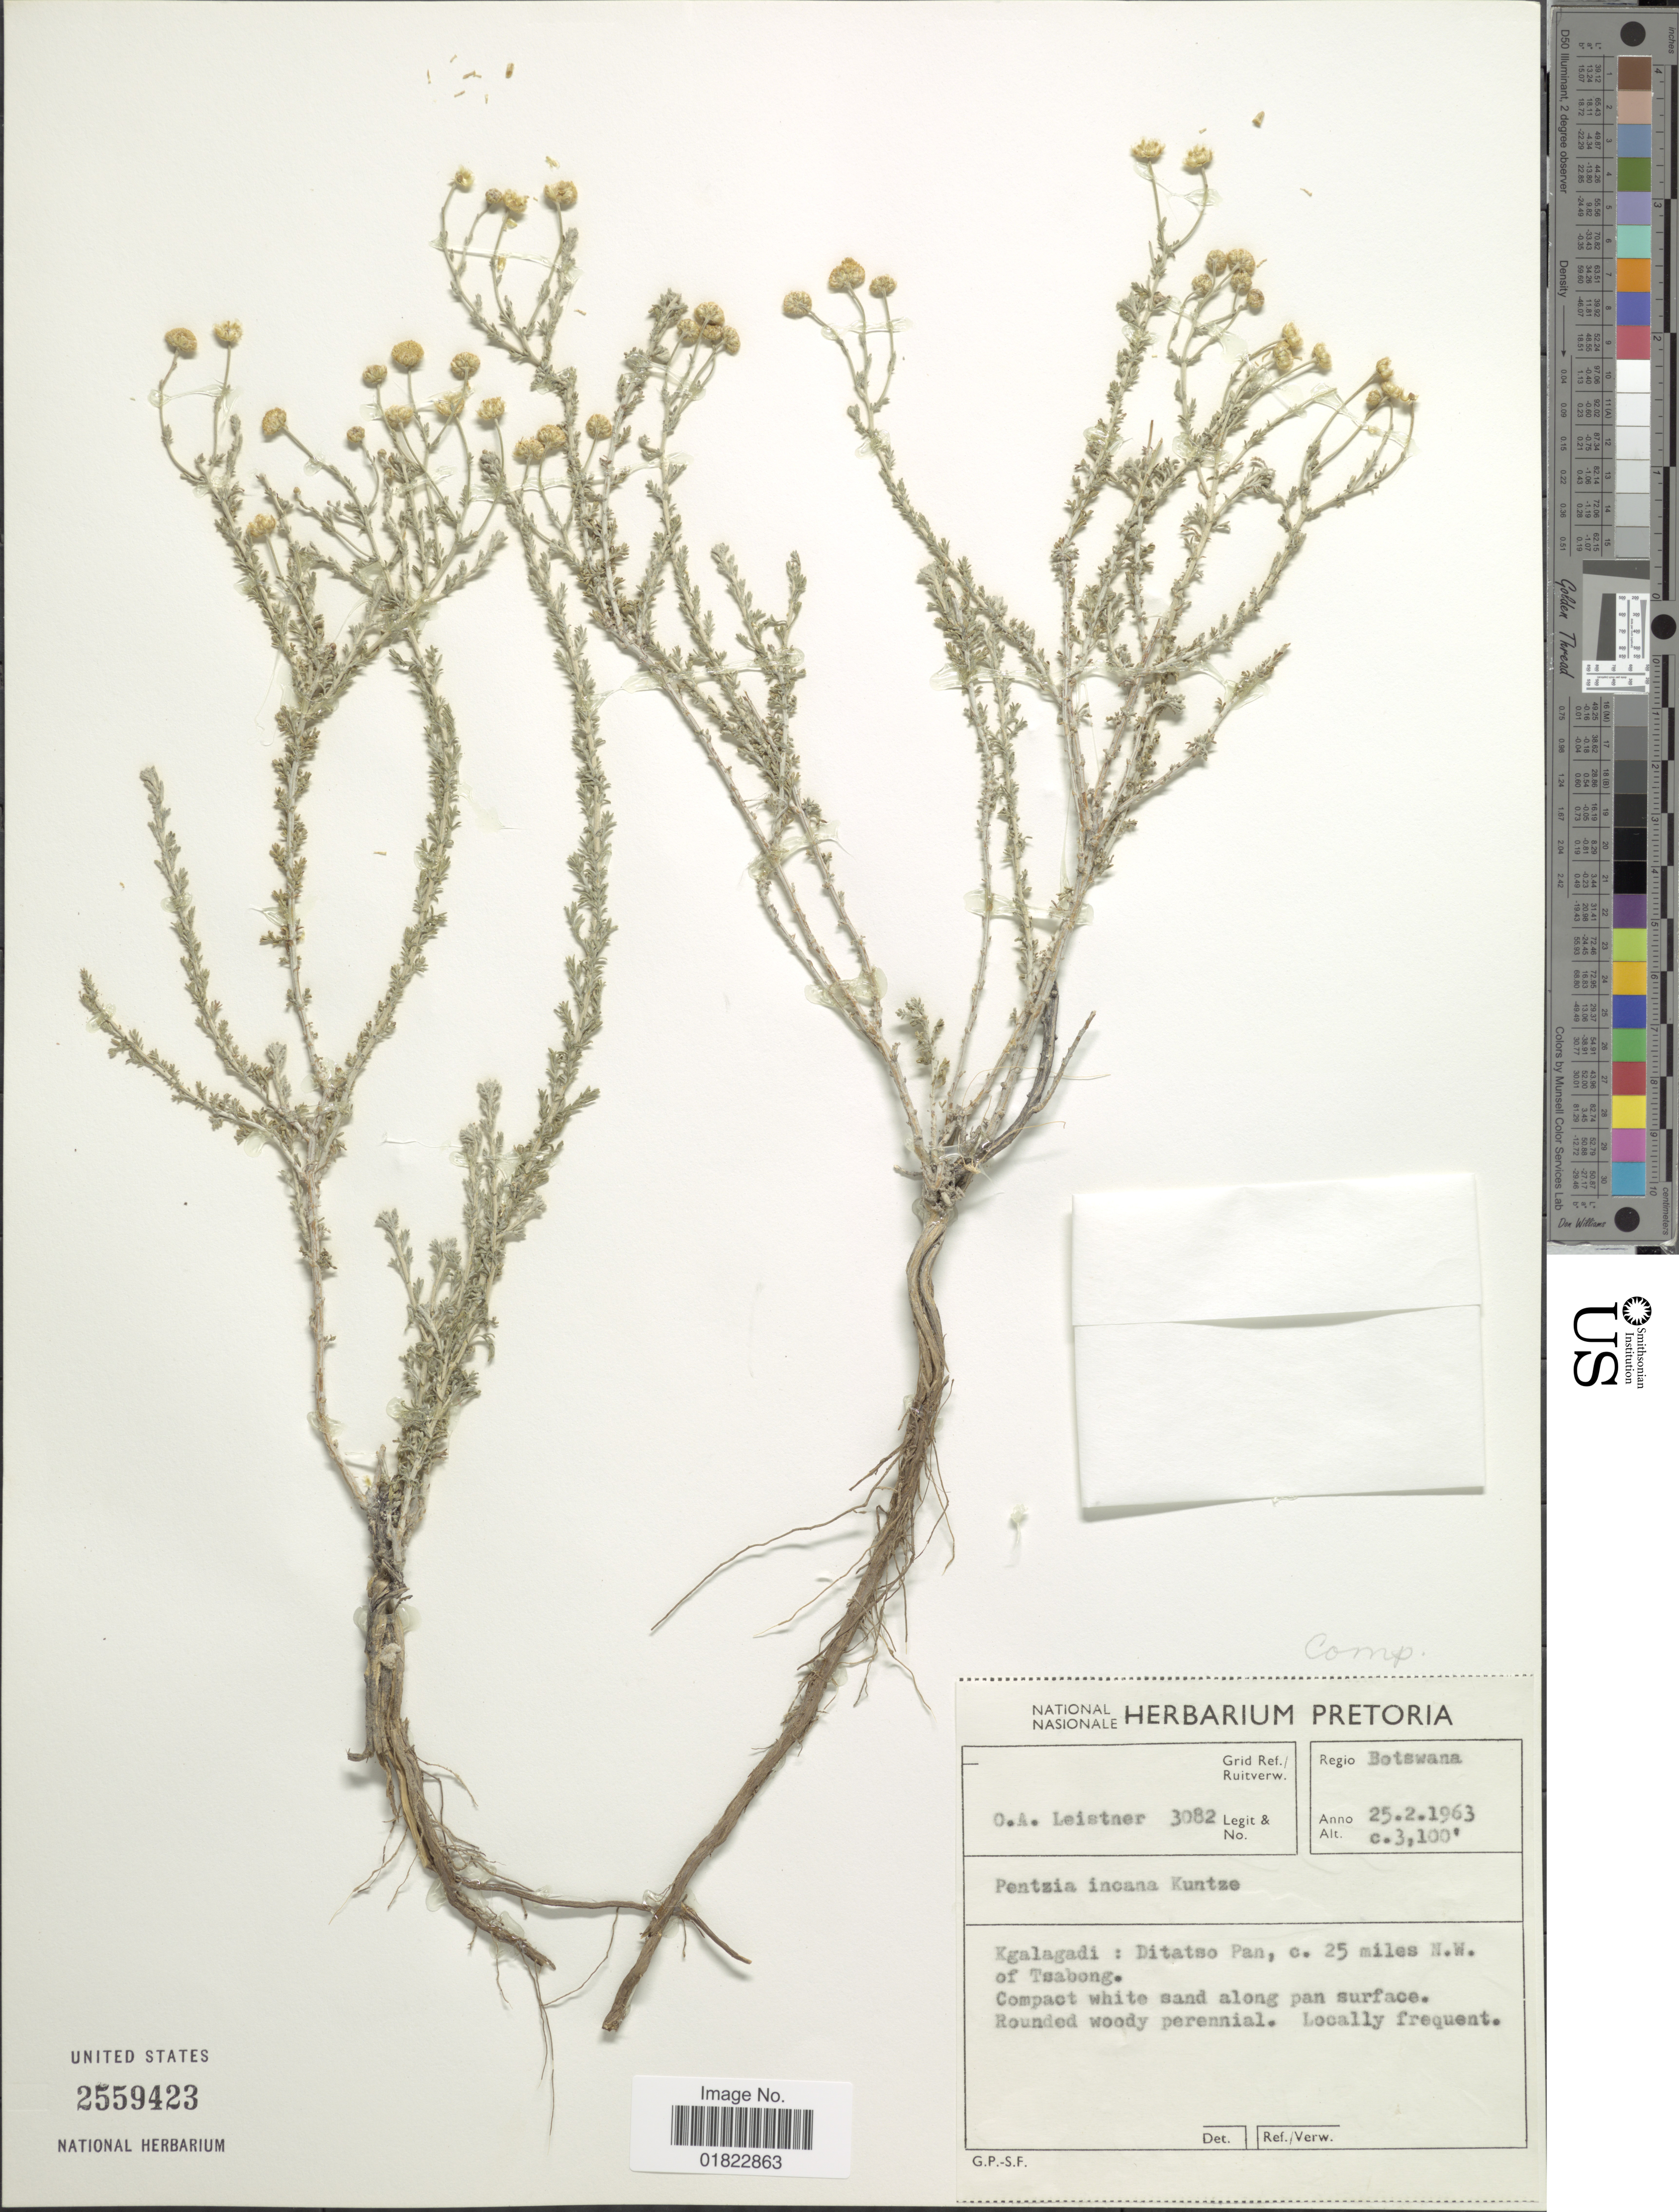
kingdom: Plantae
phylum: Tracheophyta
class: Magnoliopsida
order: Asterales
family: Asteraceae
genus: Pentzia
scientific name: Pentzia incana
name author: (Thunb.) Kuntze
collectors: O. A. Leistner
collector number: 3082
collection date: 1963-02-25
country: Botswana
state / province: Kgalagadi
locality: Regio Botswana. Kgalagadi: Ditatso Pan, c.25 miles N. W. of Tsabong.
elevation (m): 945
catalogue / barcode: US 2559423